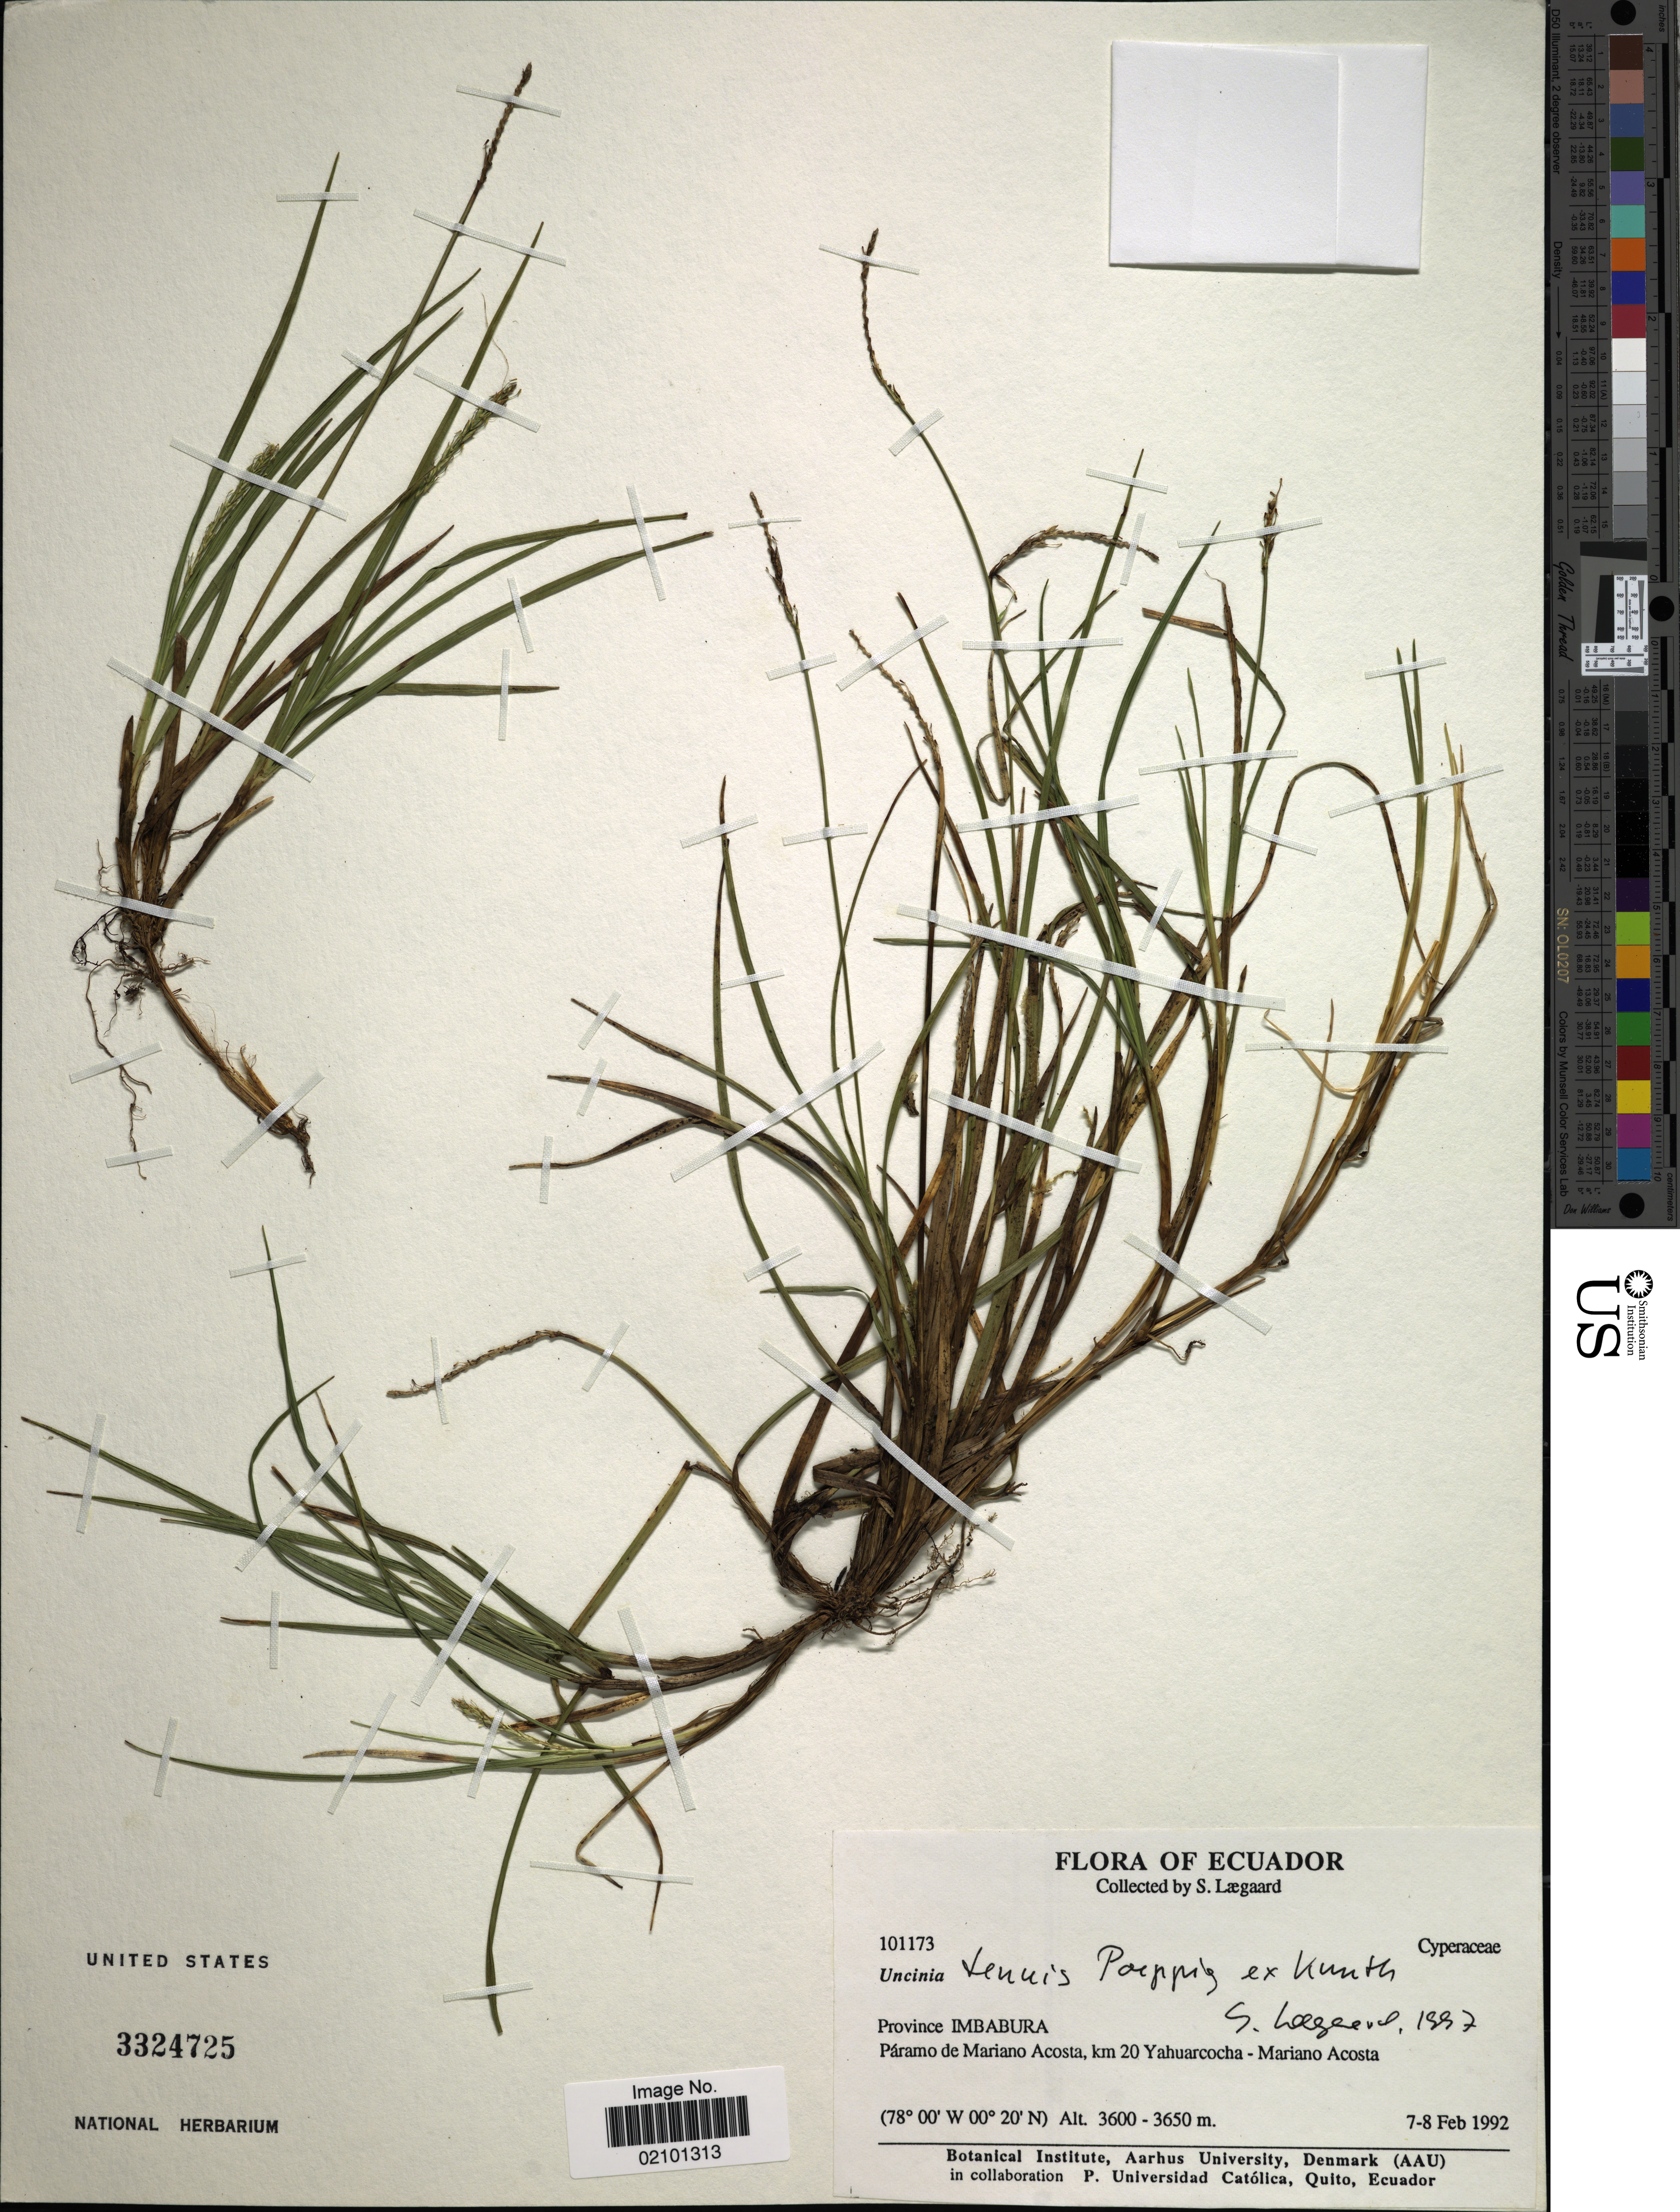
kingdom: Plantae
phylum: Tracheophyta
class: Liliopsida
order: Poales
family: Cyperaceae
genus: Carex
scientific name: Carex firmula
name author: (Kük.) J.R. Starr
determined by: Strong, Mark T., (BOT), Smithsonian Institution - National Museum of Natural History (UNITED STATES)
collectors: S. Lægaard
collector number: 101173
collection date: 1992-02-07/1992-02-08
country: Ecuador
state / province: Imbabura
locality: Province Imbabura. Paramo de Mariano Acosta, km 20 Yahuarcocha - Mariano Acosta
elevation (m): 3600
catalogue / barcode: US 3324725